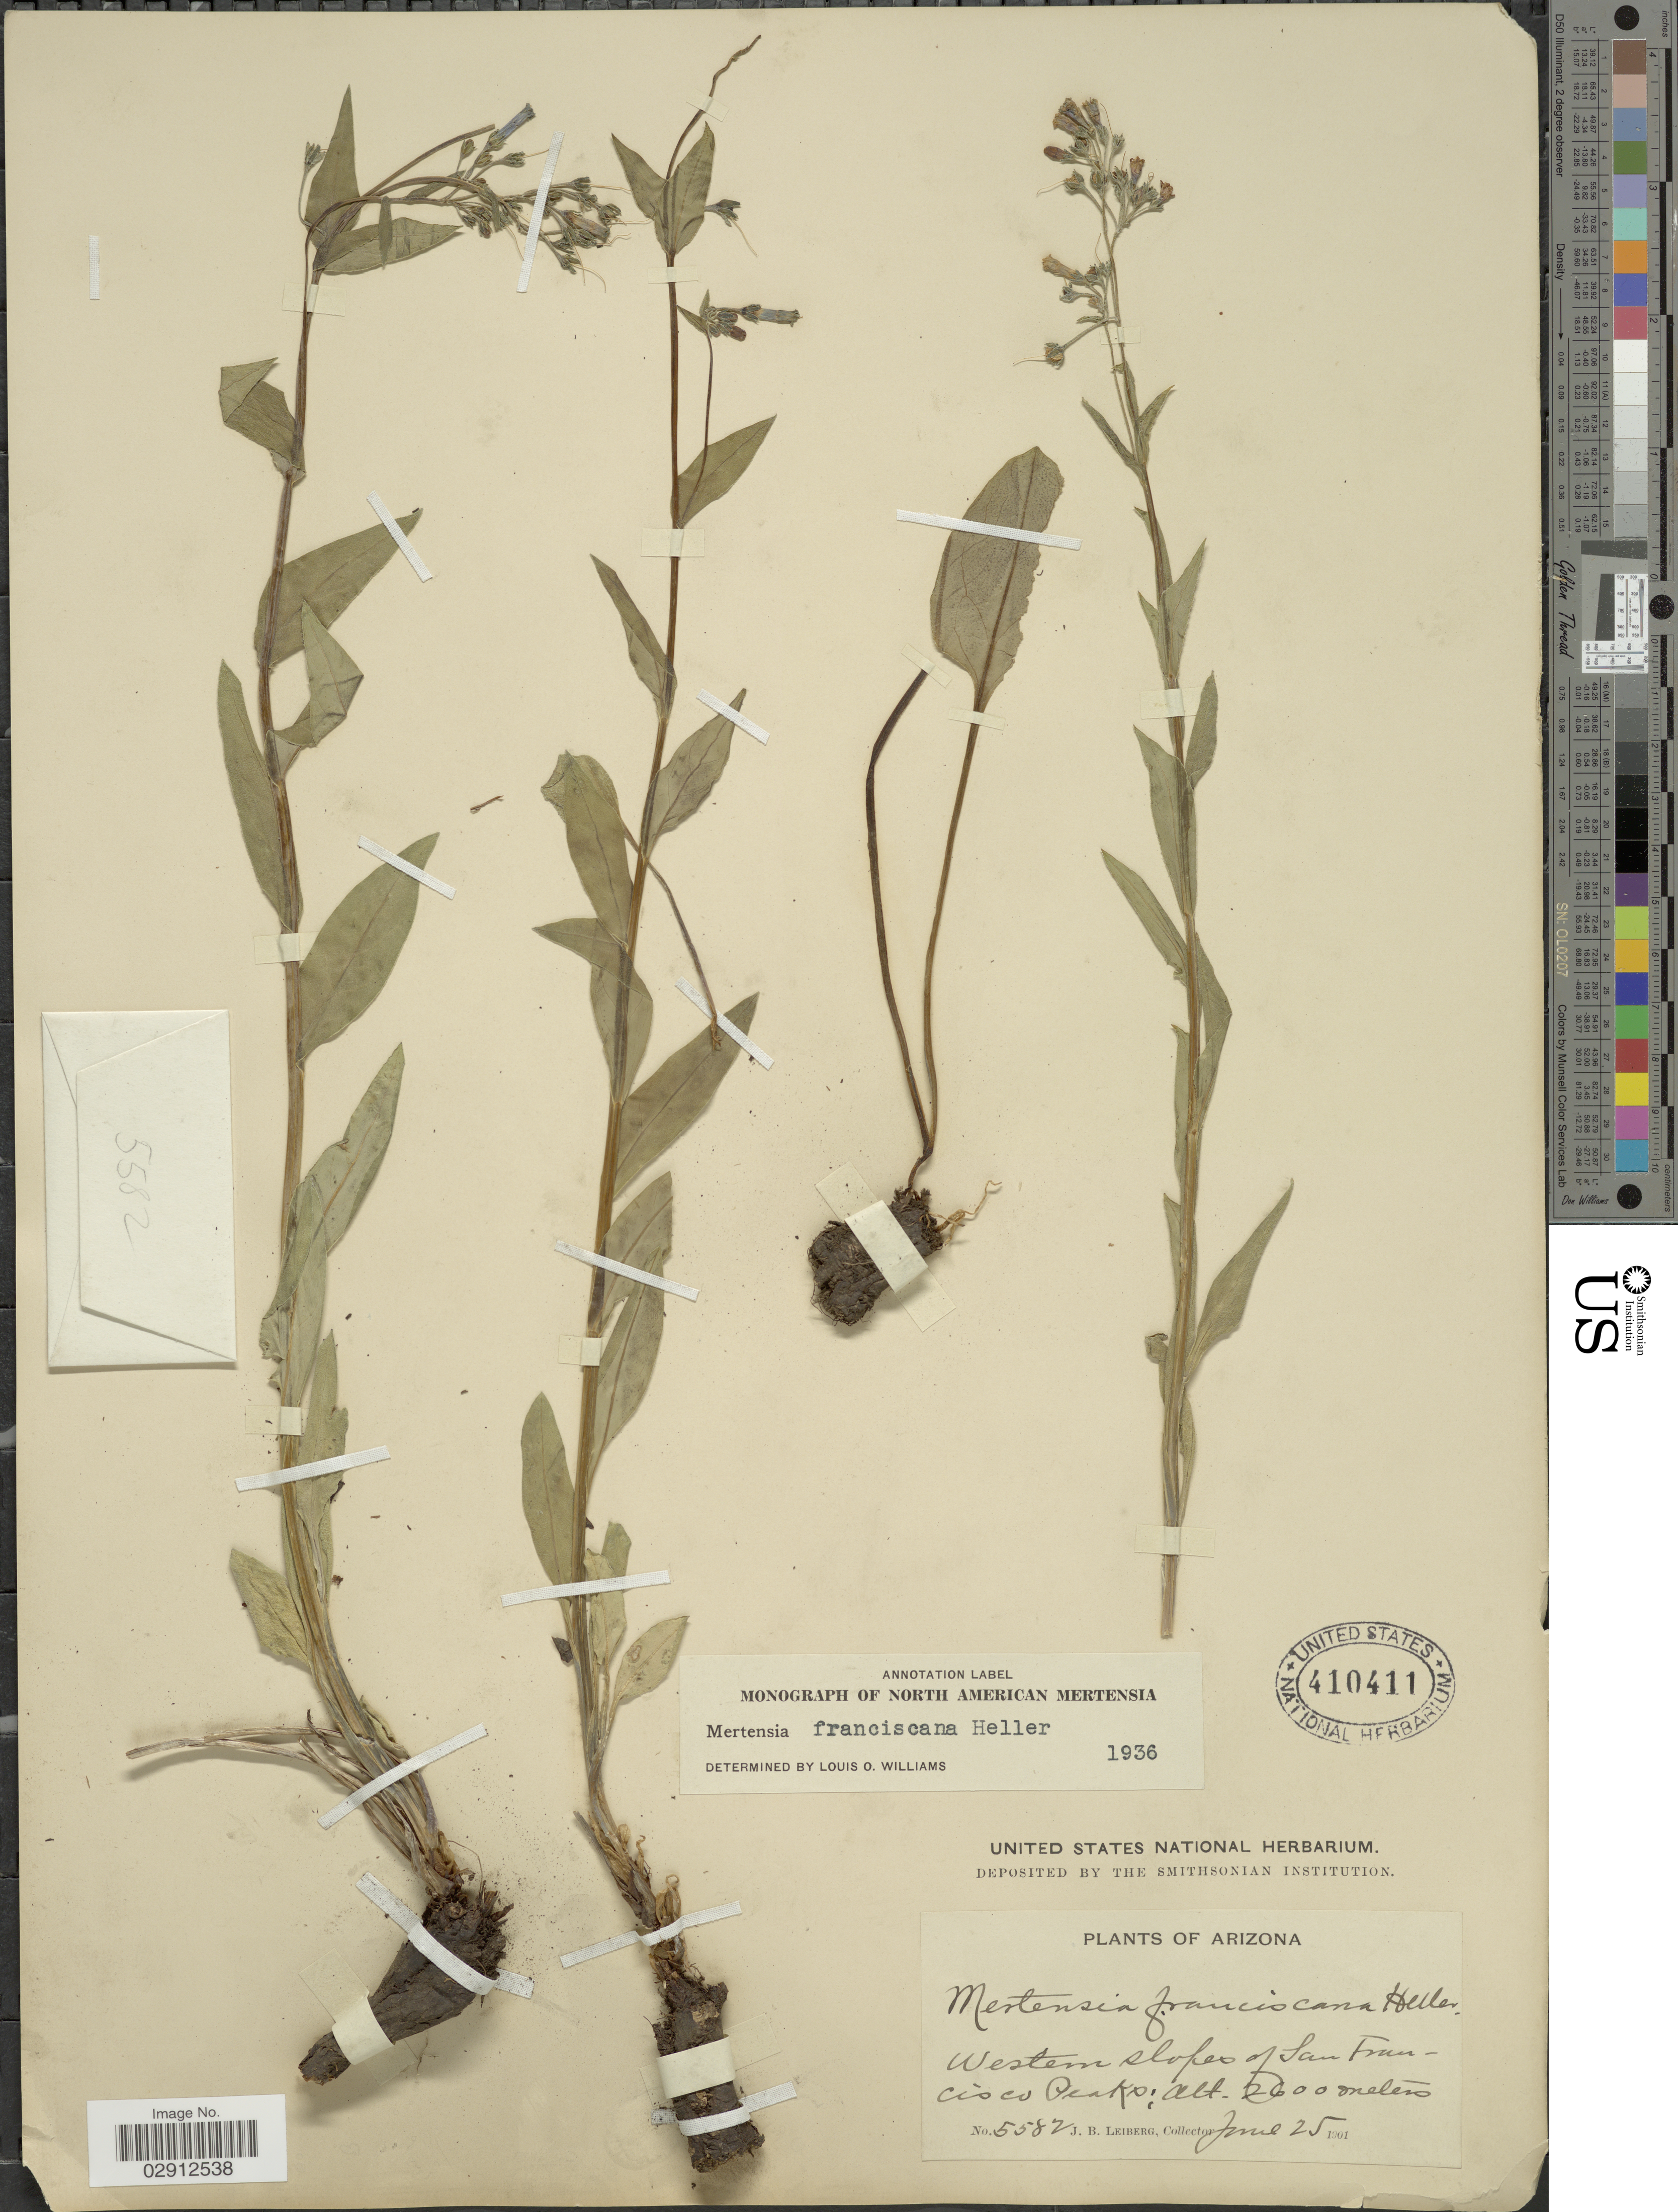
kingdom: Plantae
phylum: Tracheophyta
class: Magnoliopsida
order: Boraginales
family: Boraginaceae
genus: Mertensia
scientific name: Mertensia franciscana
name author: A. Heller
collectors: J. B. Leiberg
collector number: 5582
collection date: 1901-06-25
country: United States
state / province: Arizona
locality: Western slopes of San Francisco Peaks.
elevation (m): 2600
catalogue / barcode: US 410411